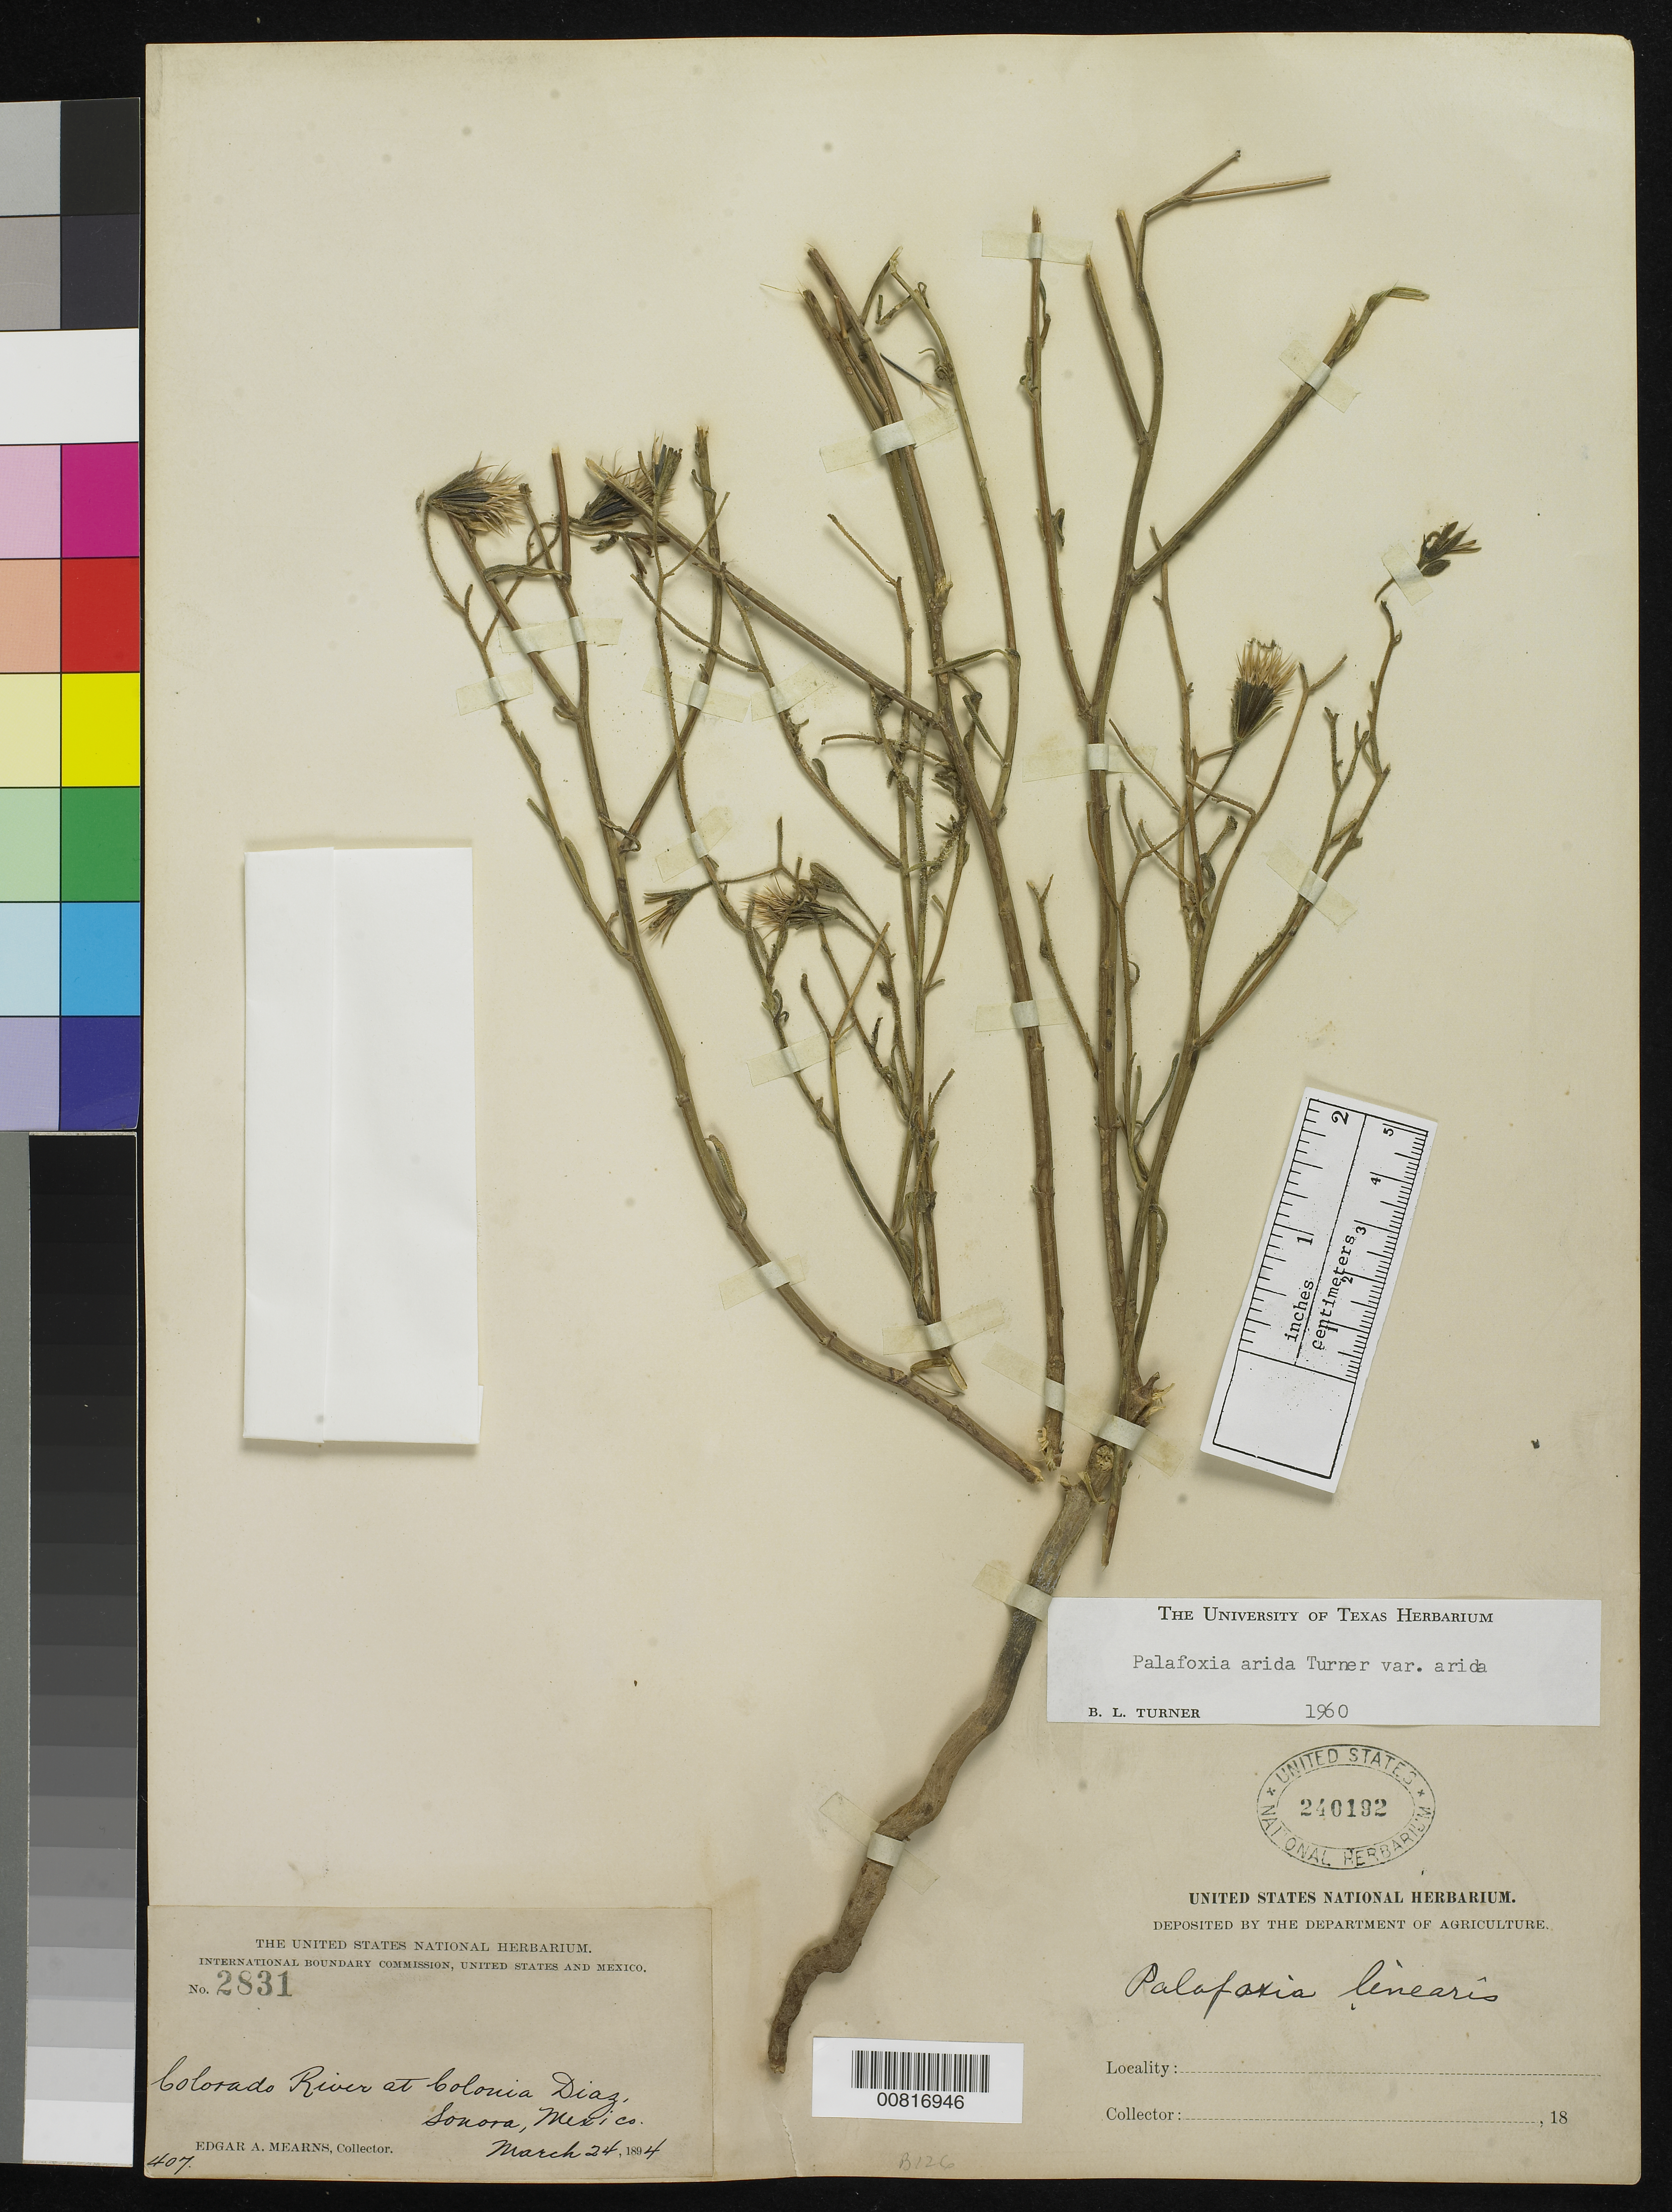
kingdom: Plantae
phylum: Tracheophyta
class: Magnoliopsida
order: Asterales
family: Asteraceae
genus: Palafoxia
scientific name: Palafoxia arida var. arida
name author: B.L. Turner & M.I. Morris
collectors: E. A. Mearns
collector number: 2831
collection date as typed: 24 Mar 1894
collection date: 1894-03-24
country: Mexico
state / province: Sonora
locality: Colorado River at Colonia Diaz, Sonora.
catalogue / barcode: US 240192